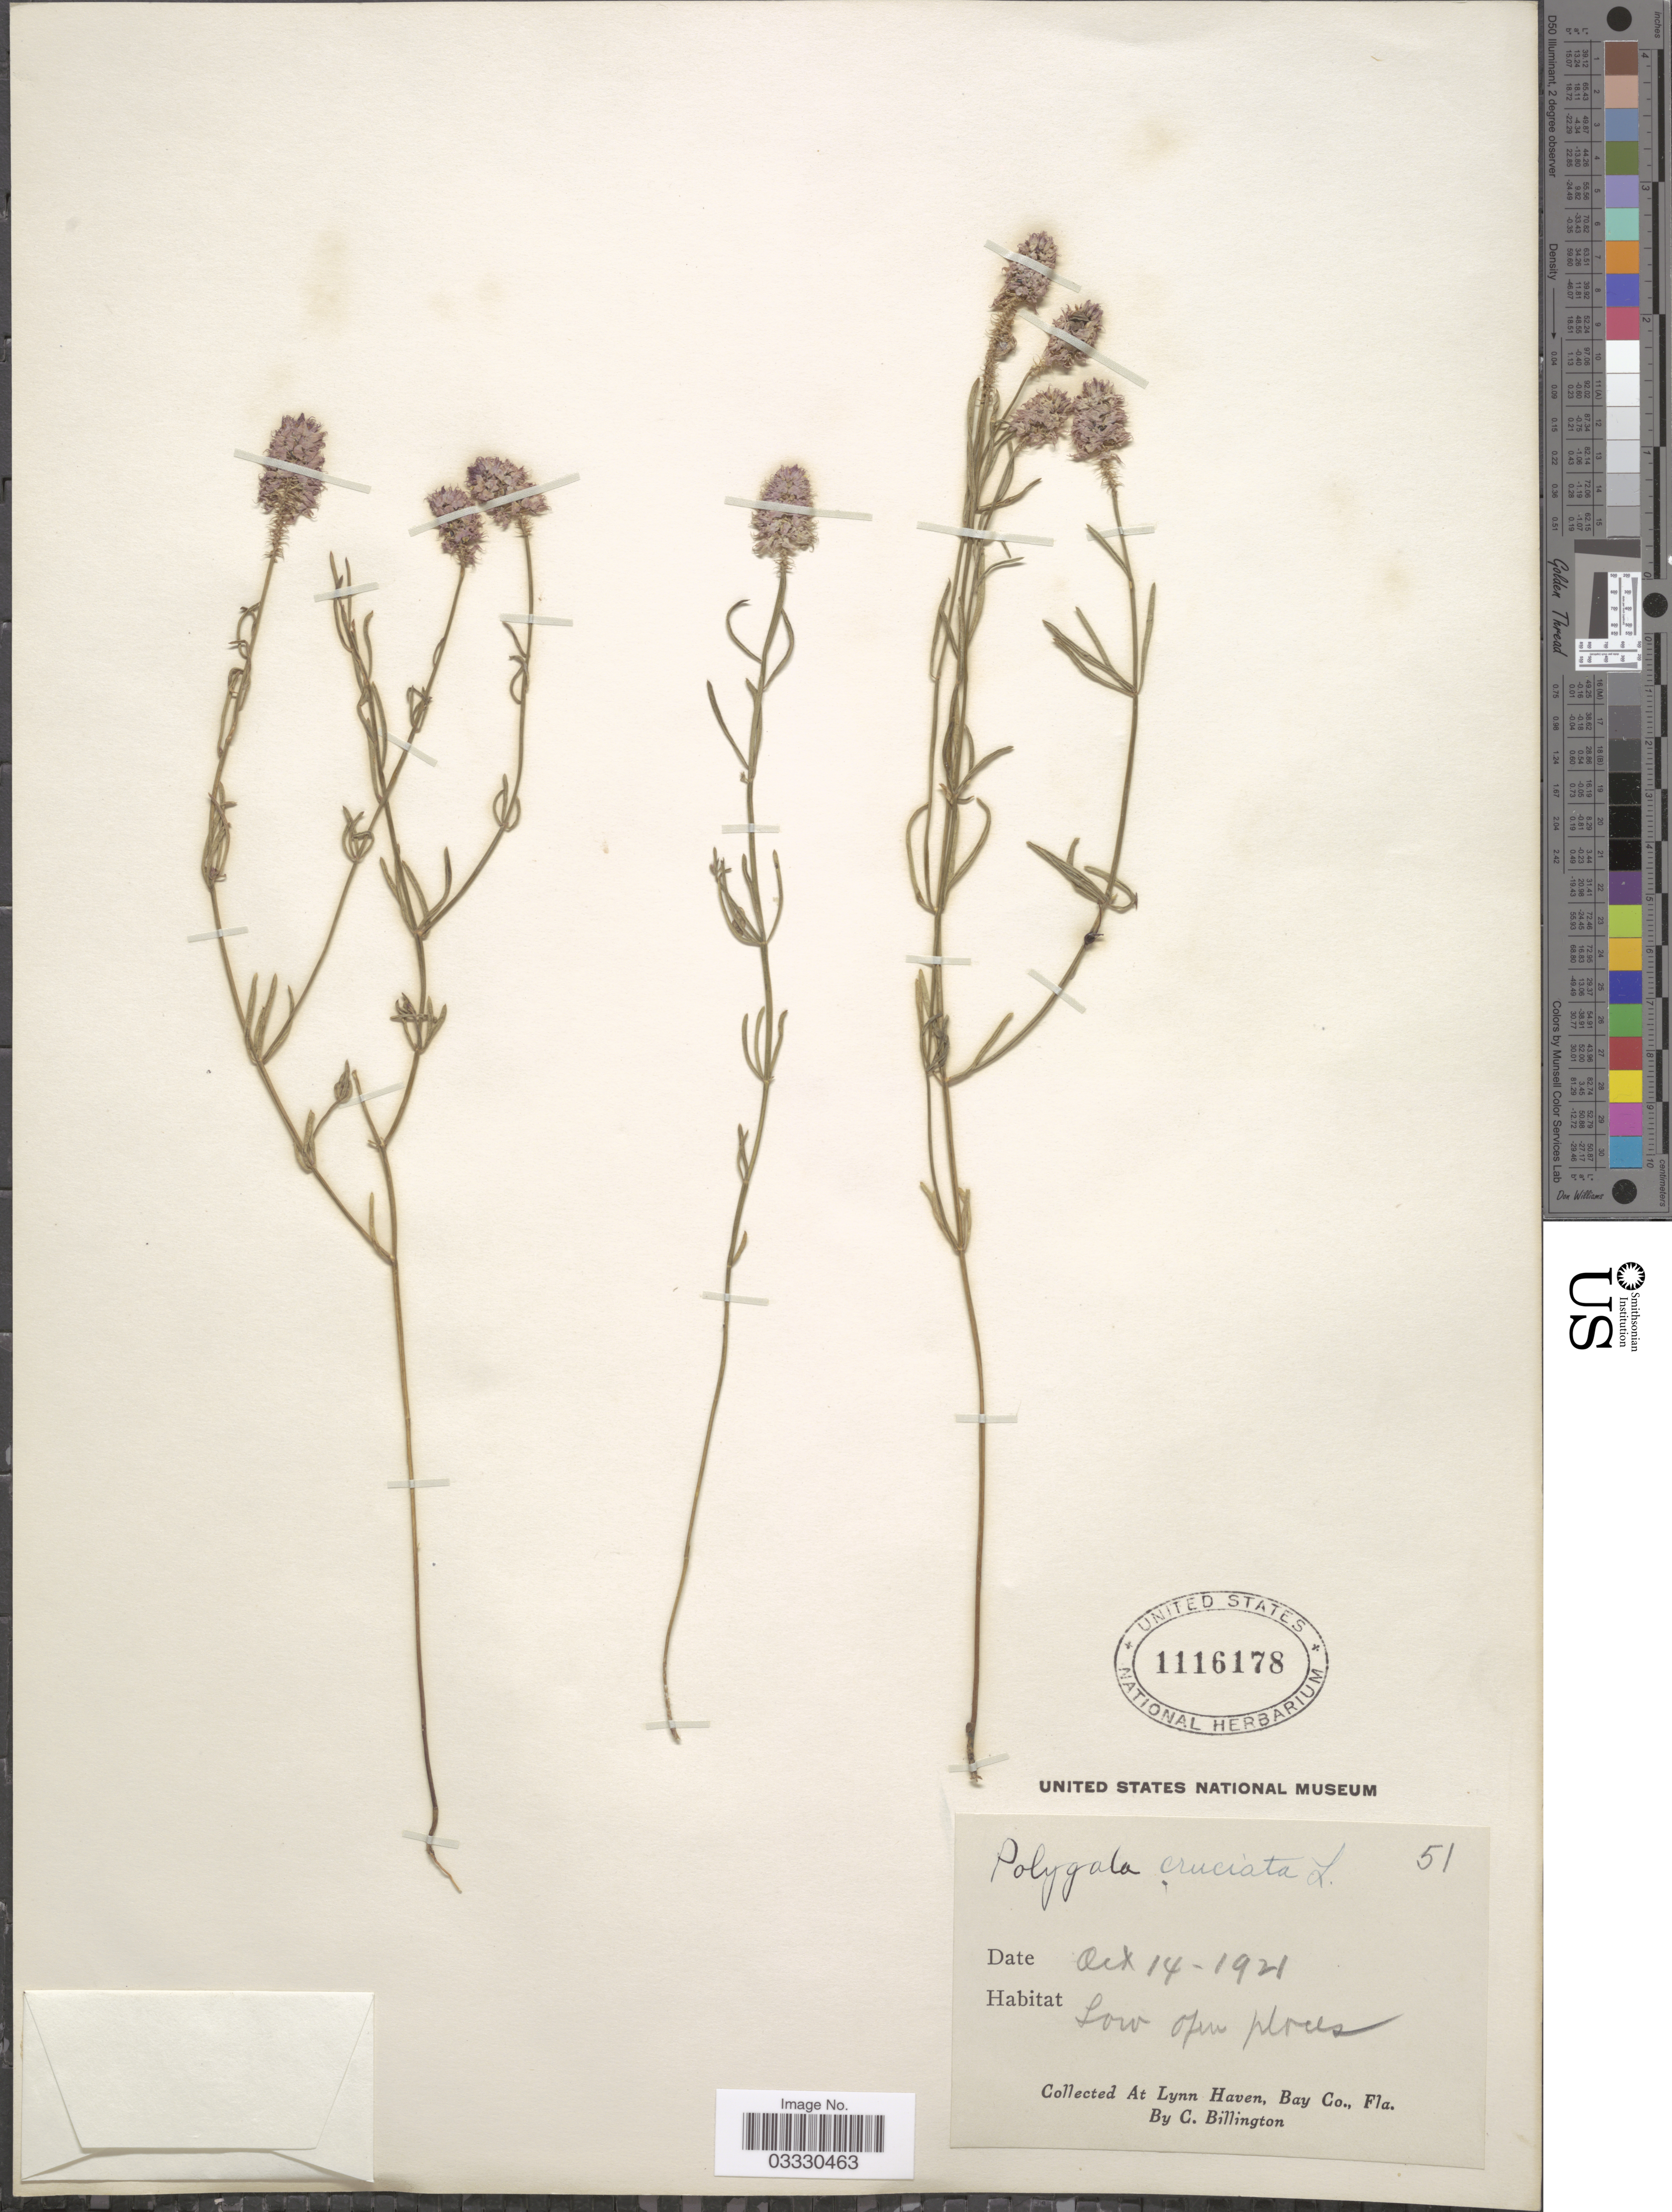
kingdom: Plantae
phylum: Tracheophyta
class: Magnoliopsida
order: Fabales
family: Polygalaceae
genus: Polygala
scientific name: Polygala cruciata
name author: L.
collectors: C. Billington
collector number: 51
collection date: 1921-10-14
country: United States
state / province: Florida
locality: At Lynn Haven, Bay Co.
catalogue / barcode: US 1116178